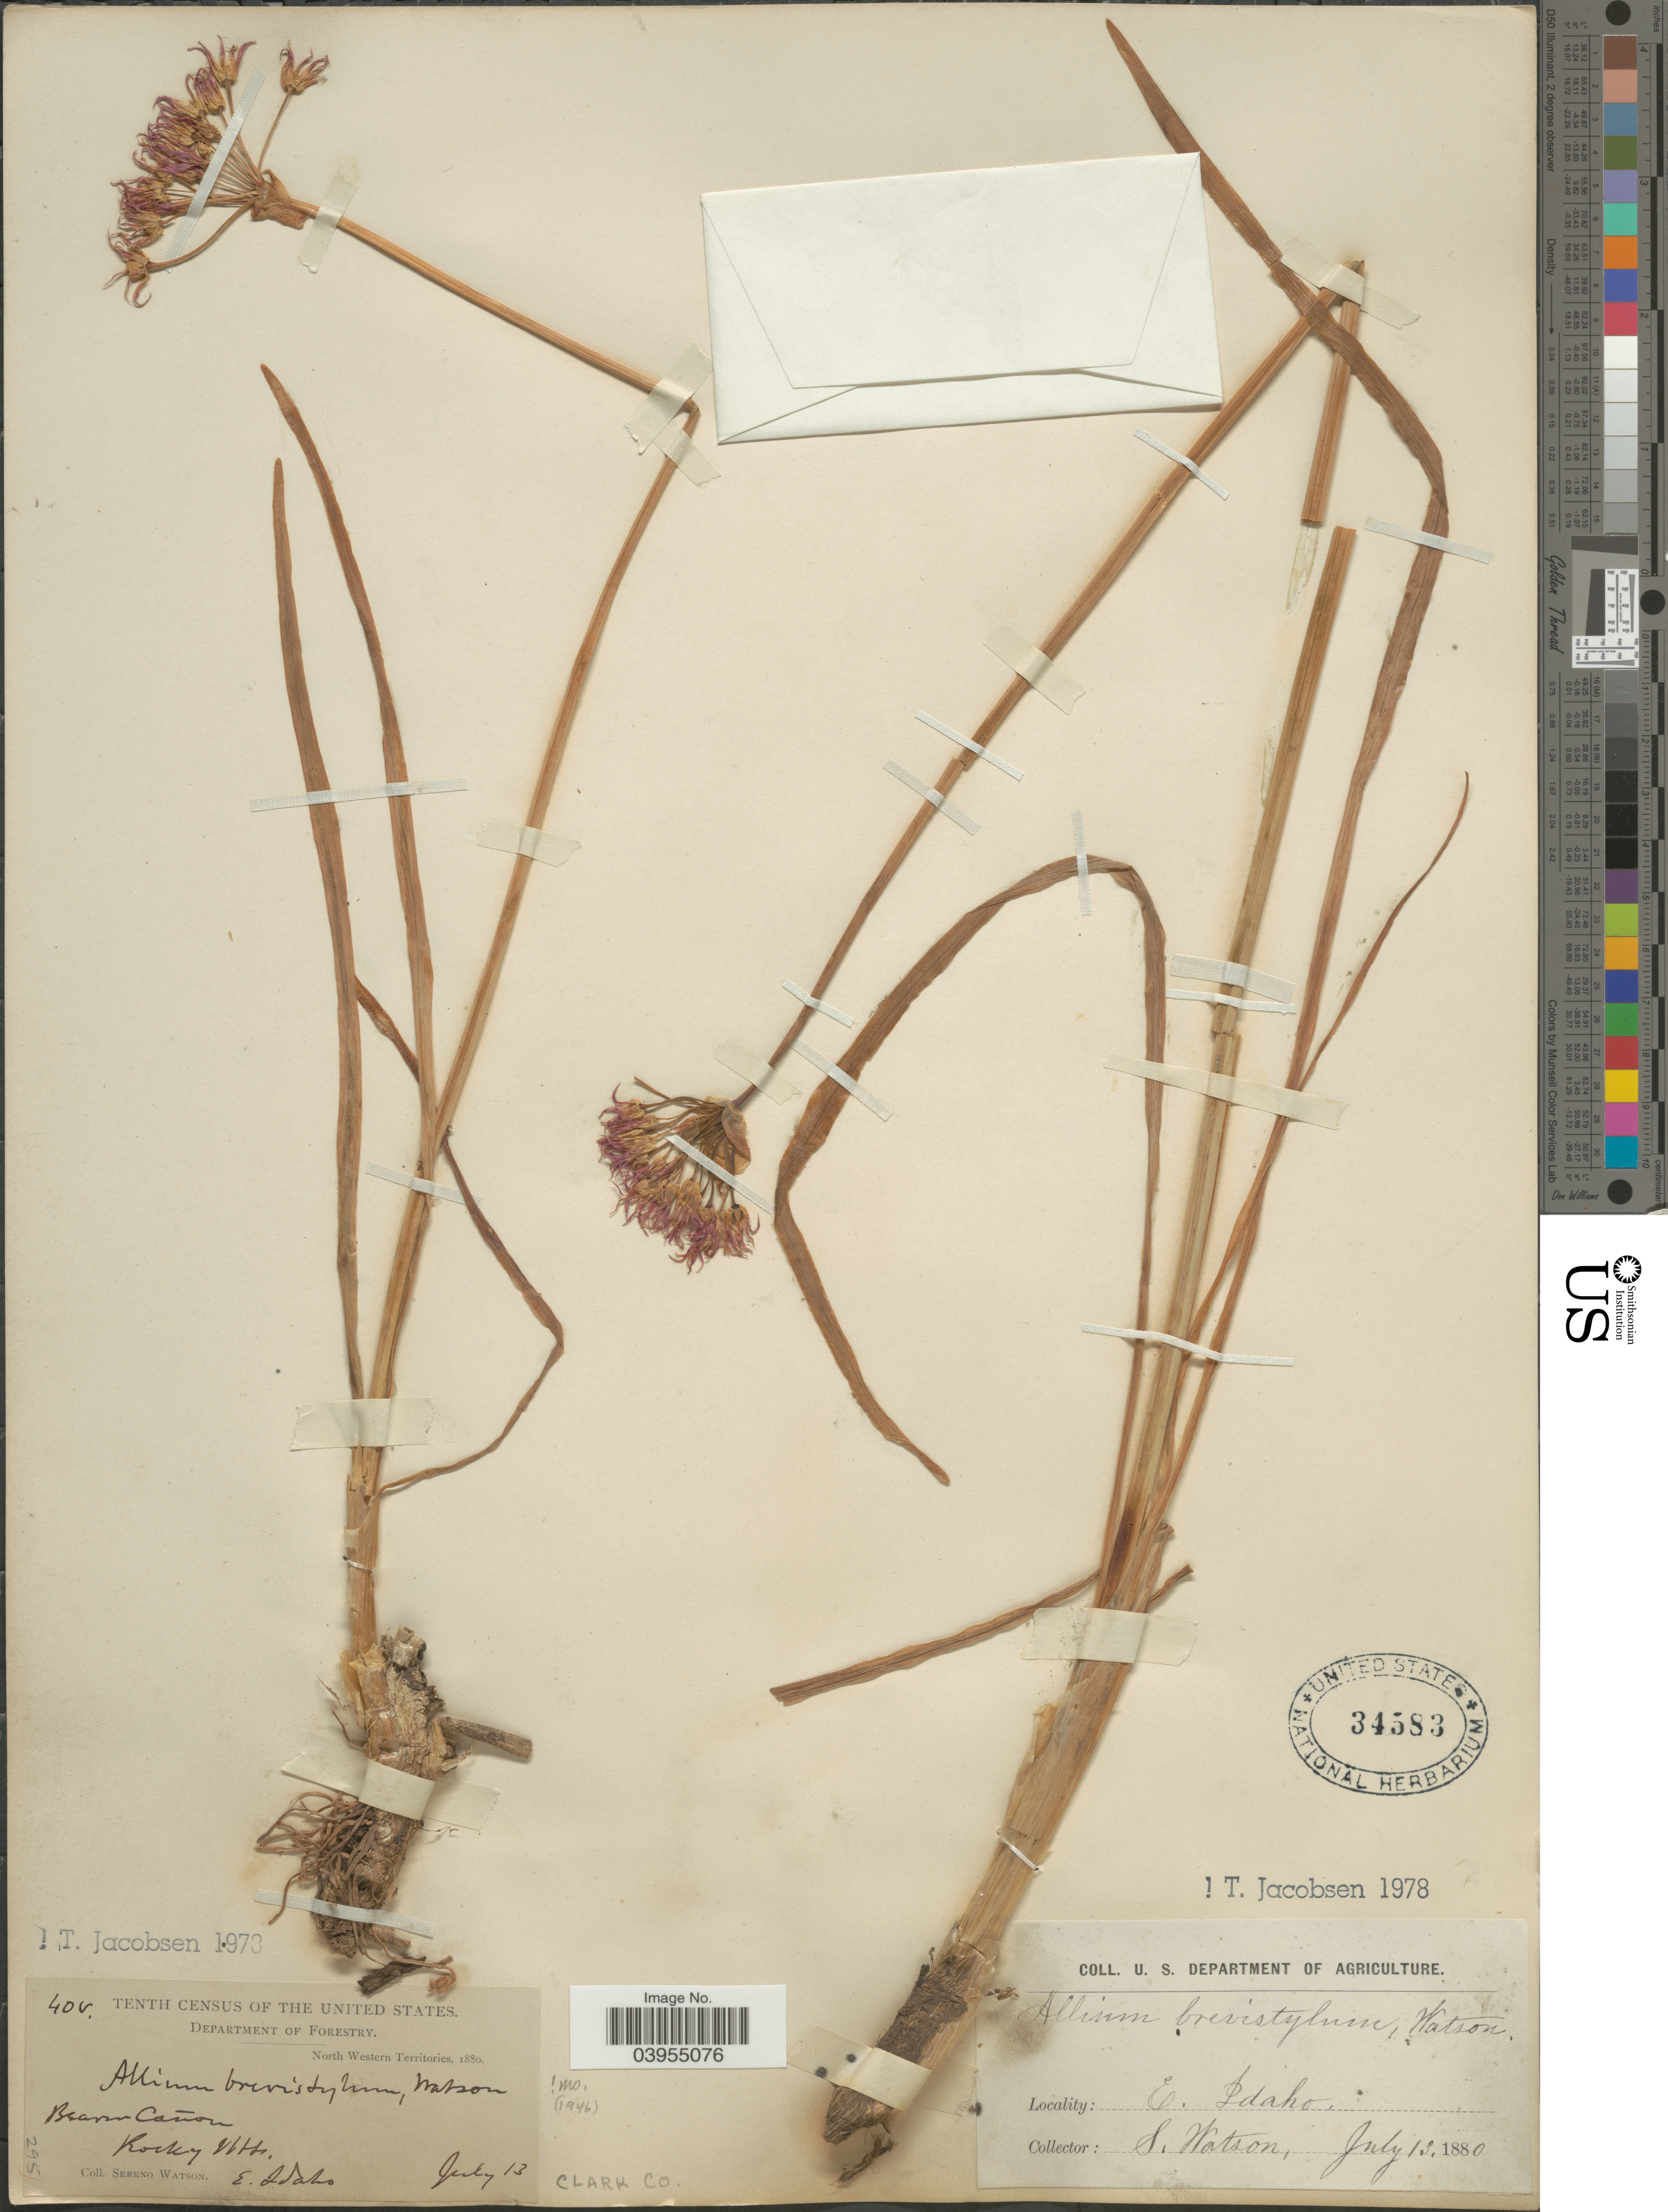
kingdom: Plantae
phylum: Tracheophyta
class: Liliopsida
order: Asparagales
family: Amaryllidaceae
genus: Allium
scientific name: Allium brevistylum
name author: S. Watson in C. King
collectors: S. Watson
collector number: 406*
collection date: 1880-07-13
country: United States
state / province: Idaho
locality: North Western Territories, Beaver Cañon, Rocky Mts, E. Idaho. Clark Co.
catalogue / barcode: US 34583